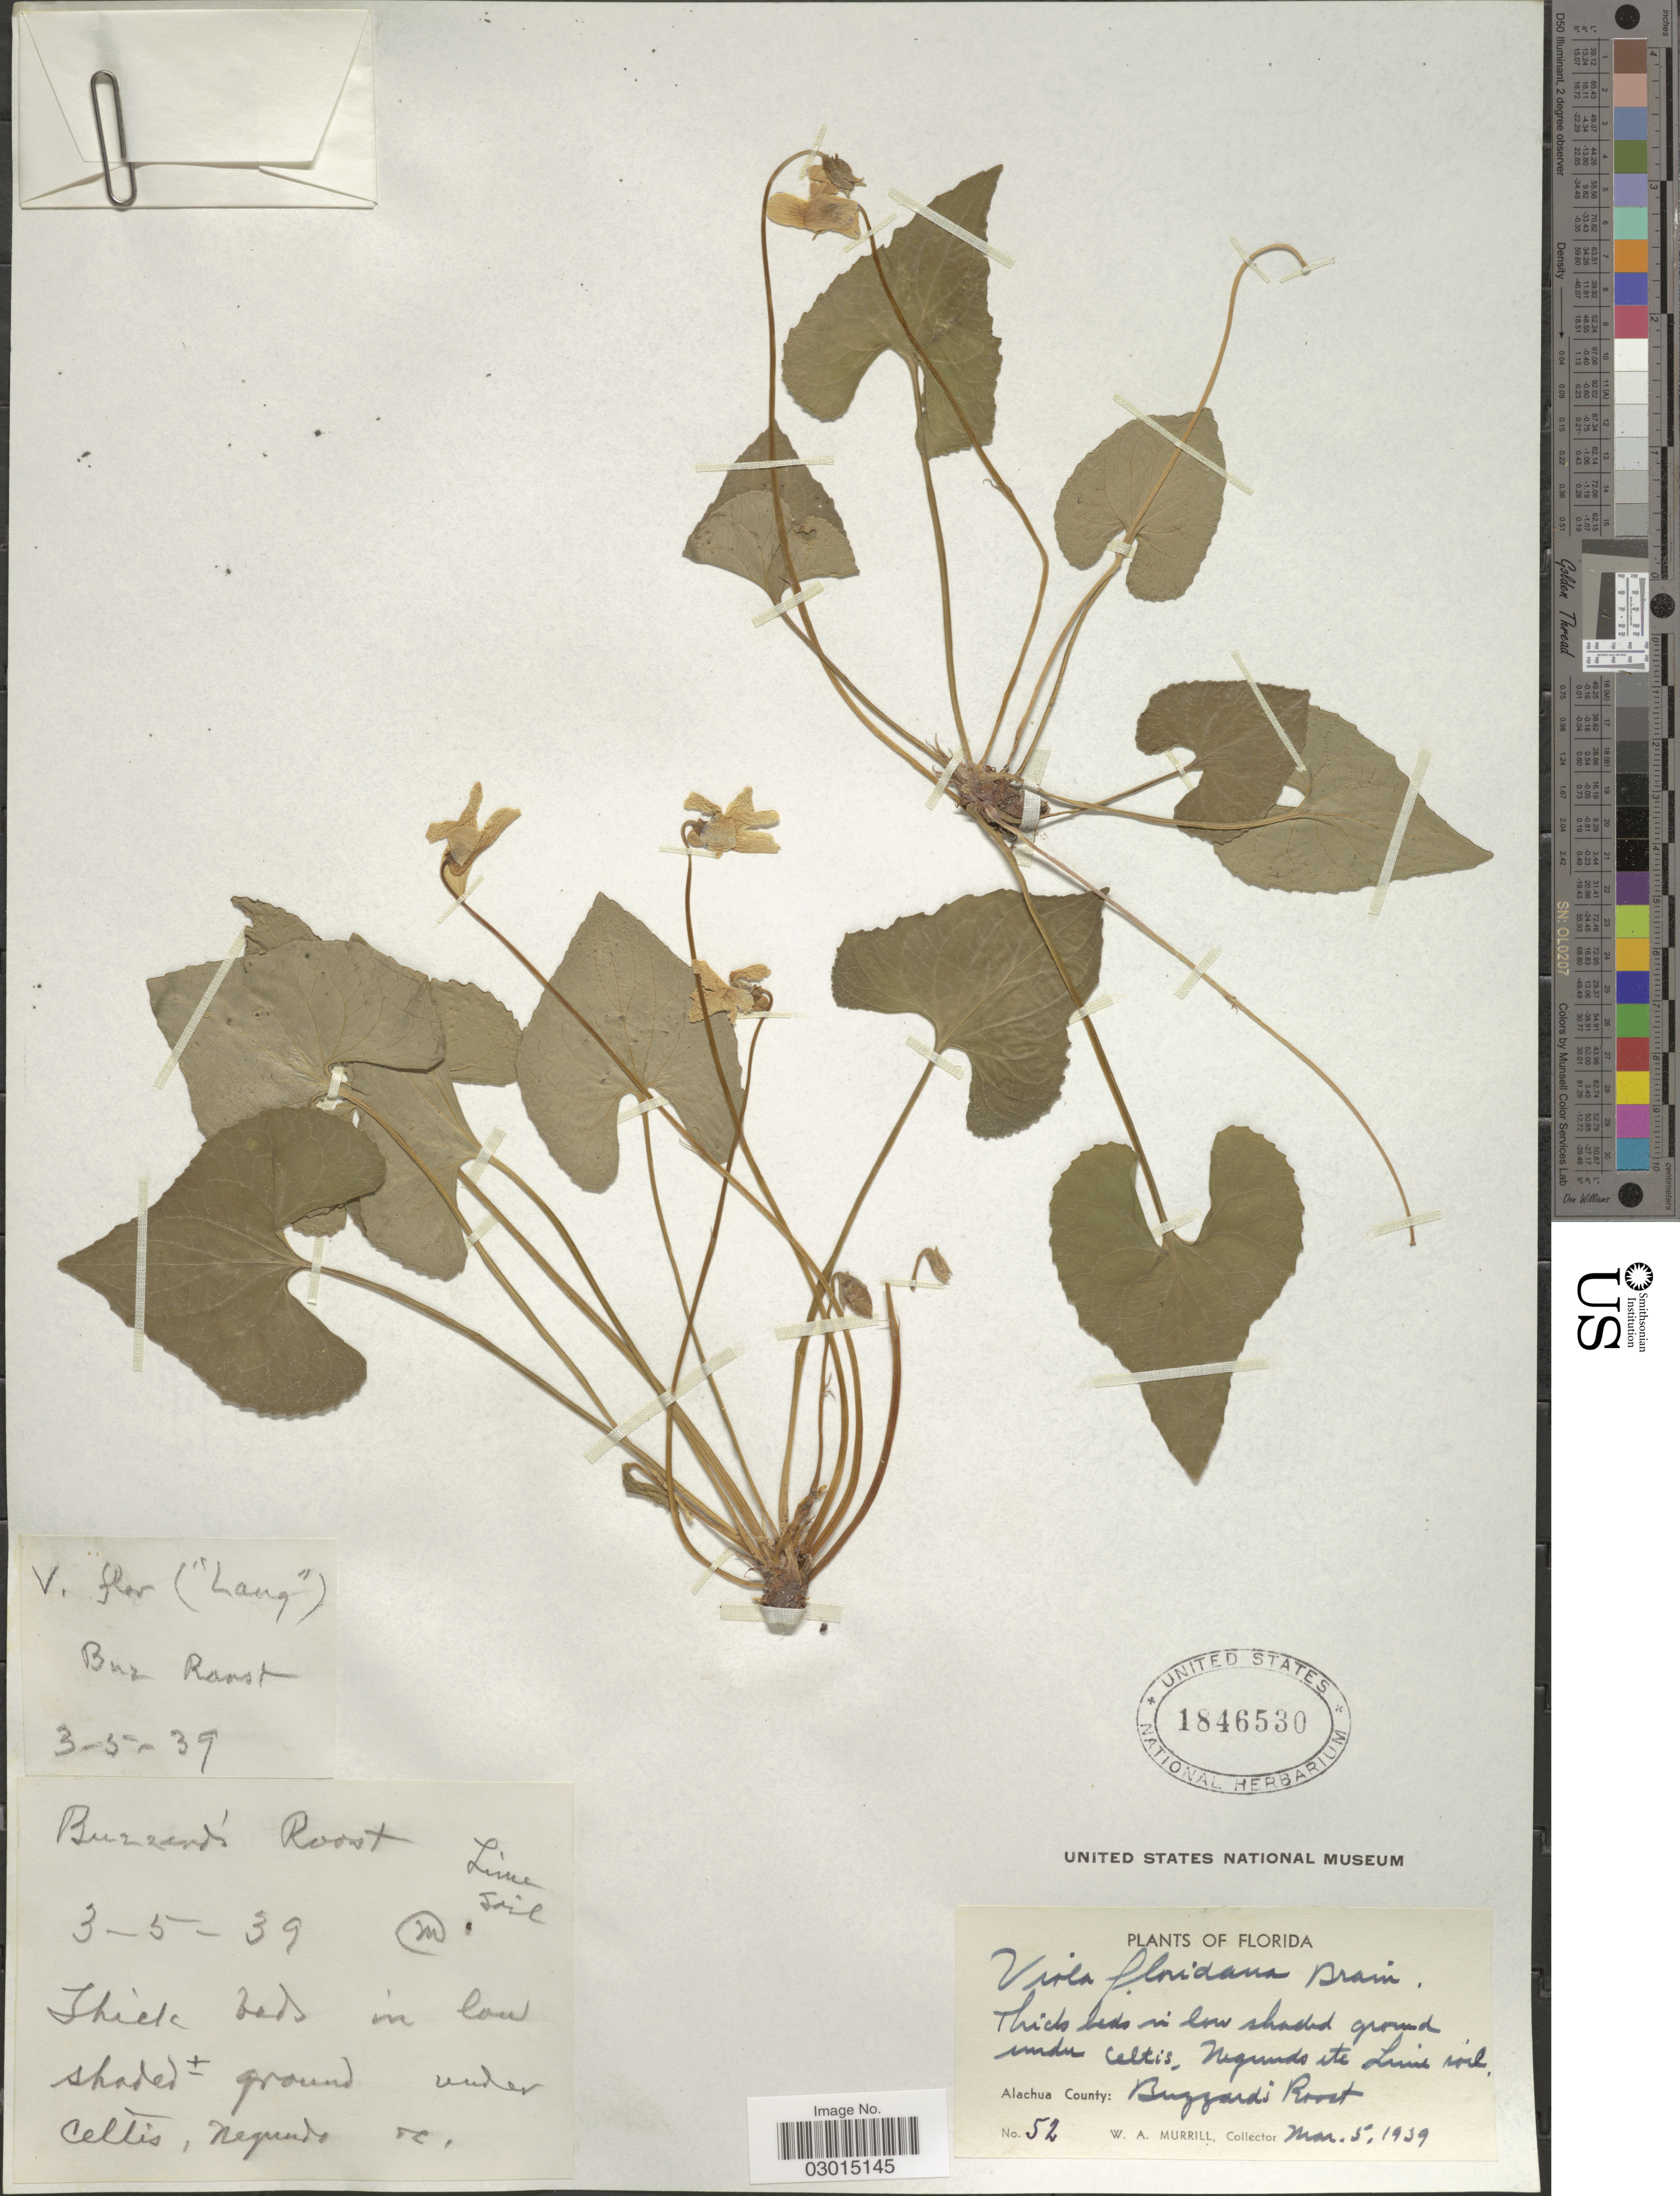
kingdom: Plantae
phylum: Tracheophyta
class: Magnoliopsida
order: Malpighiales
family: Violaceae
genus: Viola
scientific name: Viola floridana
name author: Brainerd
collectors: W. A. Murrill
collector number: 52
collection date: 1939-03-05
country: United States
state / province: Florida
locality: Alachua County: Buzzard's Roost.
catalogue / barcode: US 1846530